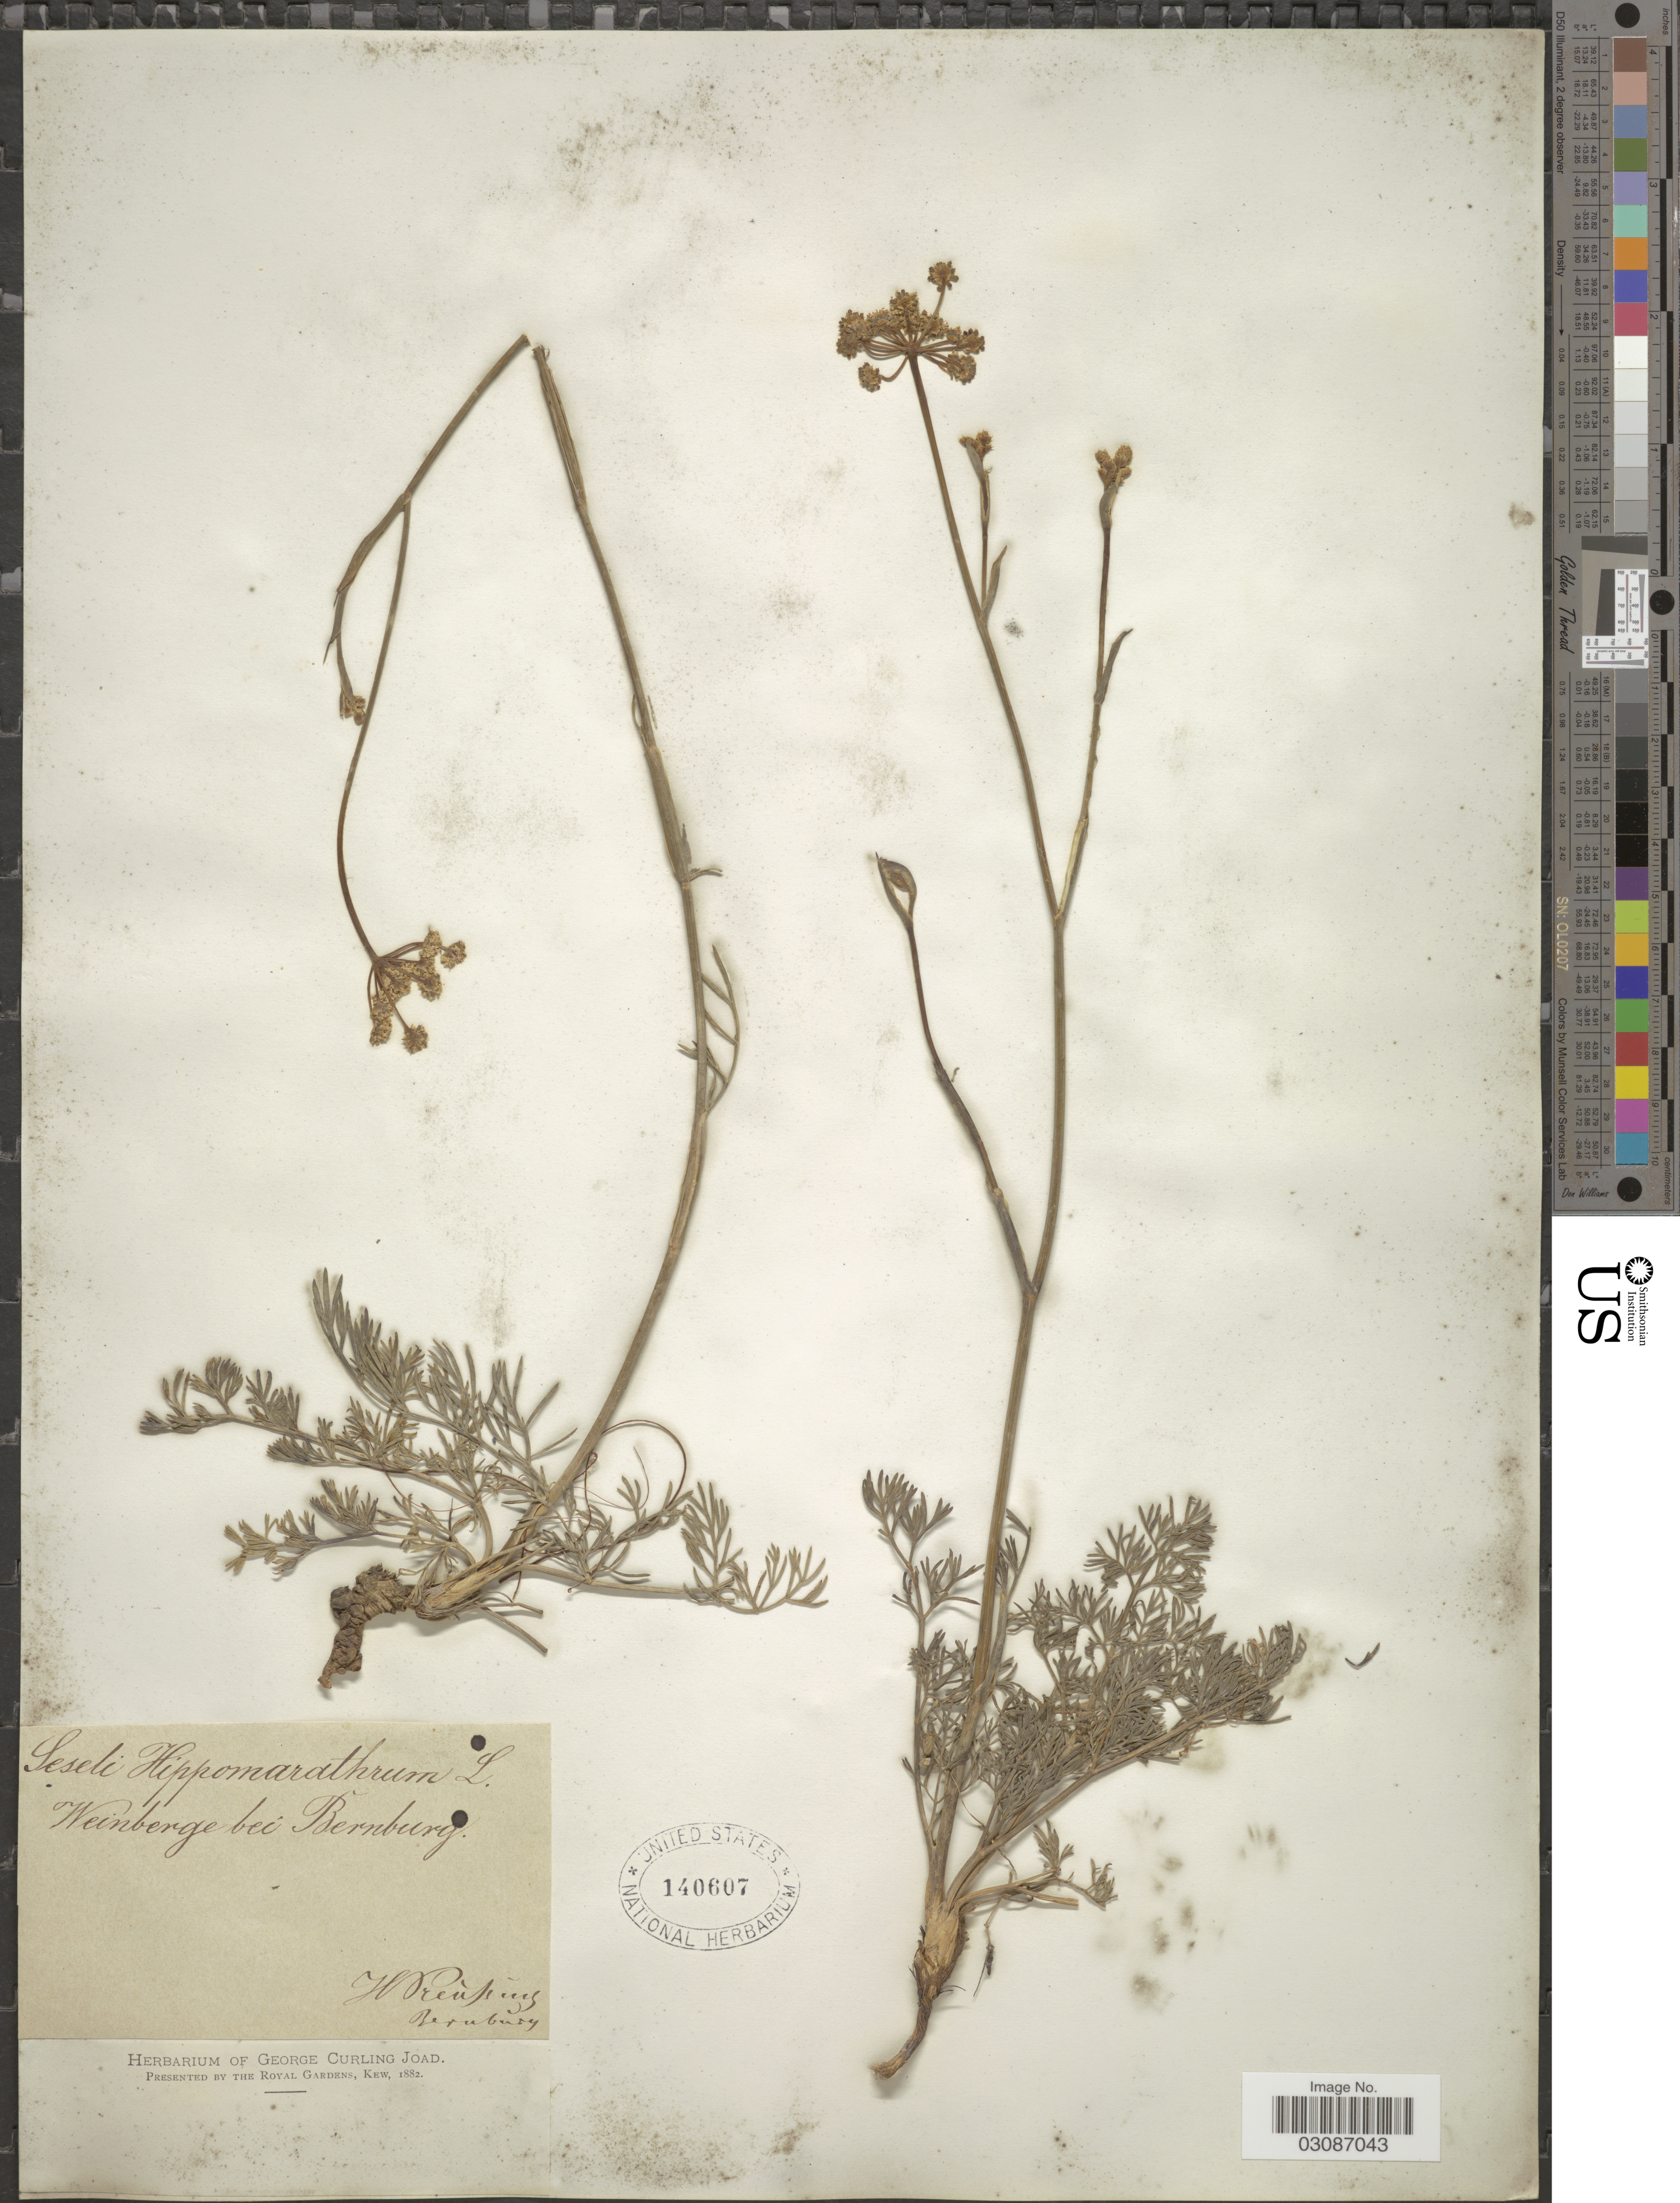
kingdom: Plantae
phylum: Tracheophyta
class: Magnoliopsida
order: Apiales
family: Apiaceae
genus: Seseli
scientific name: Seseli hippomarathrum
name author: Jacq.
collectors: H. Preuss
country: Germany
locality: Weinberge bei Bernburg.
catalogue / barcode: US 140607